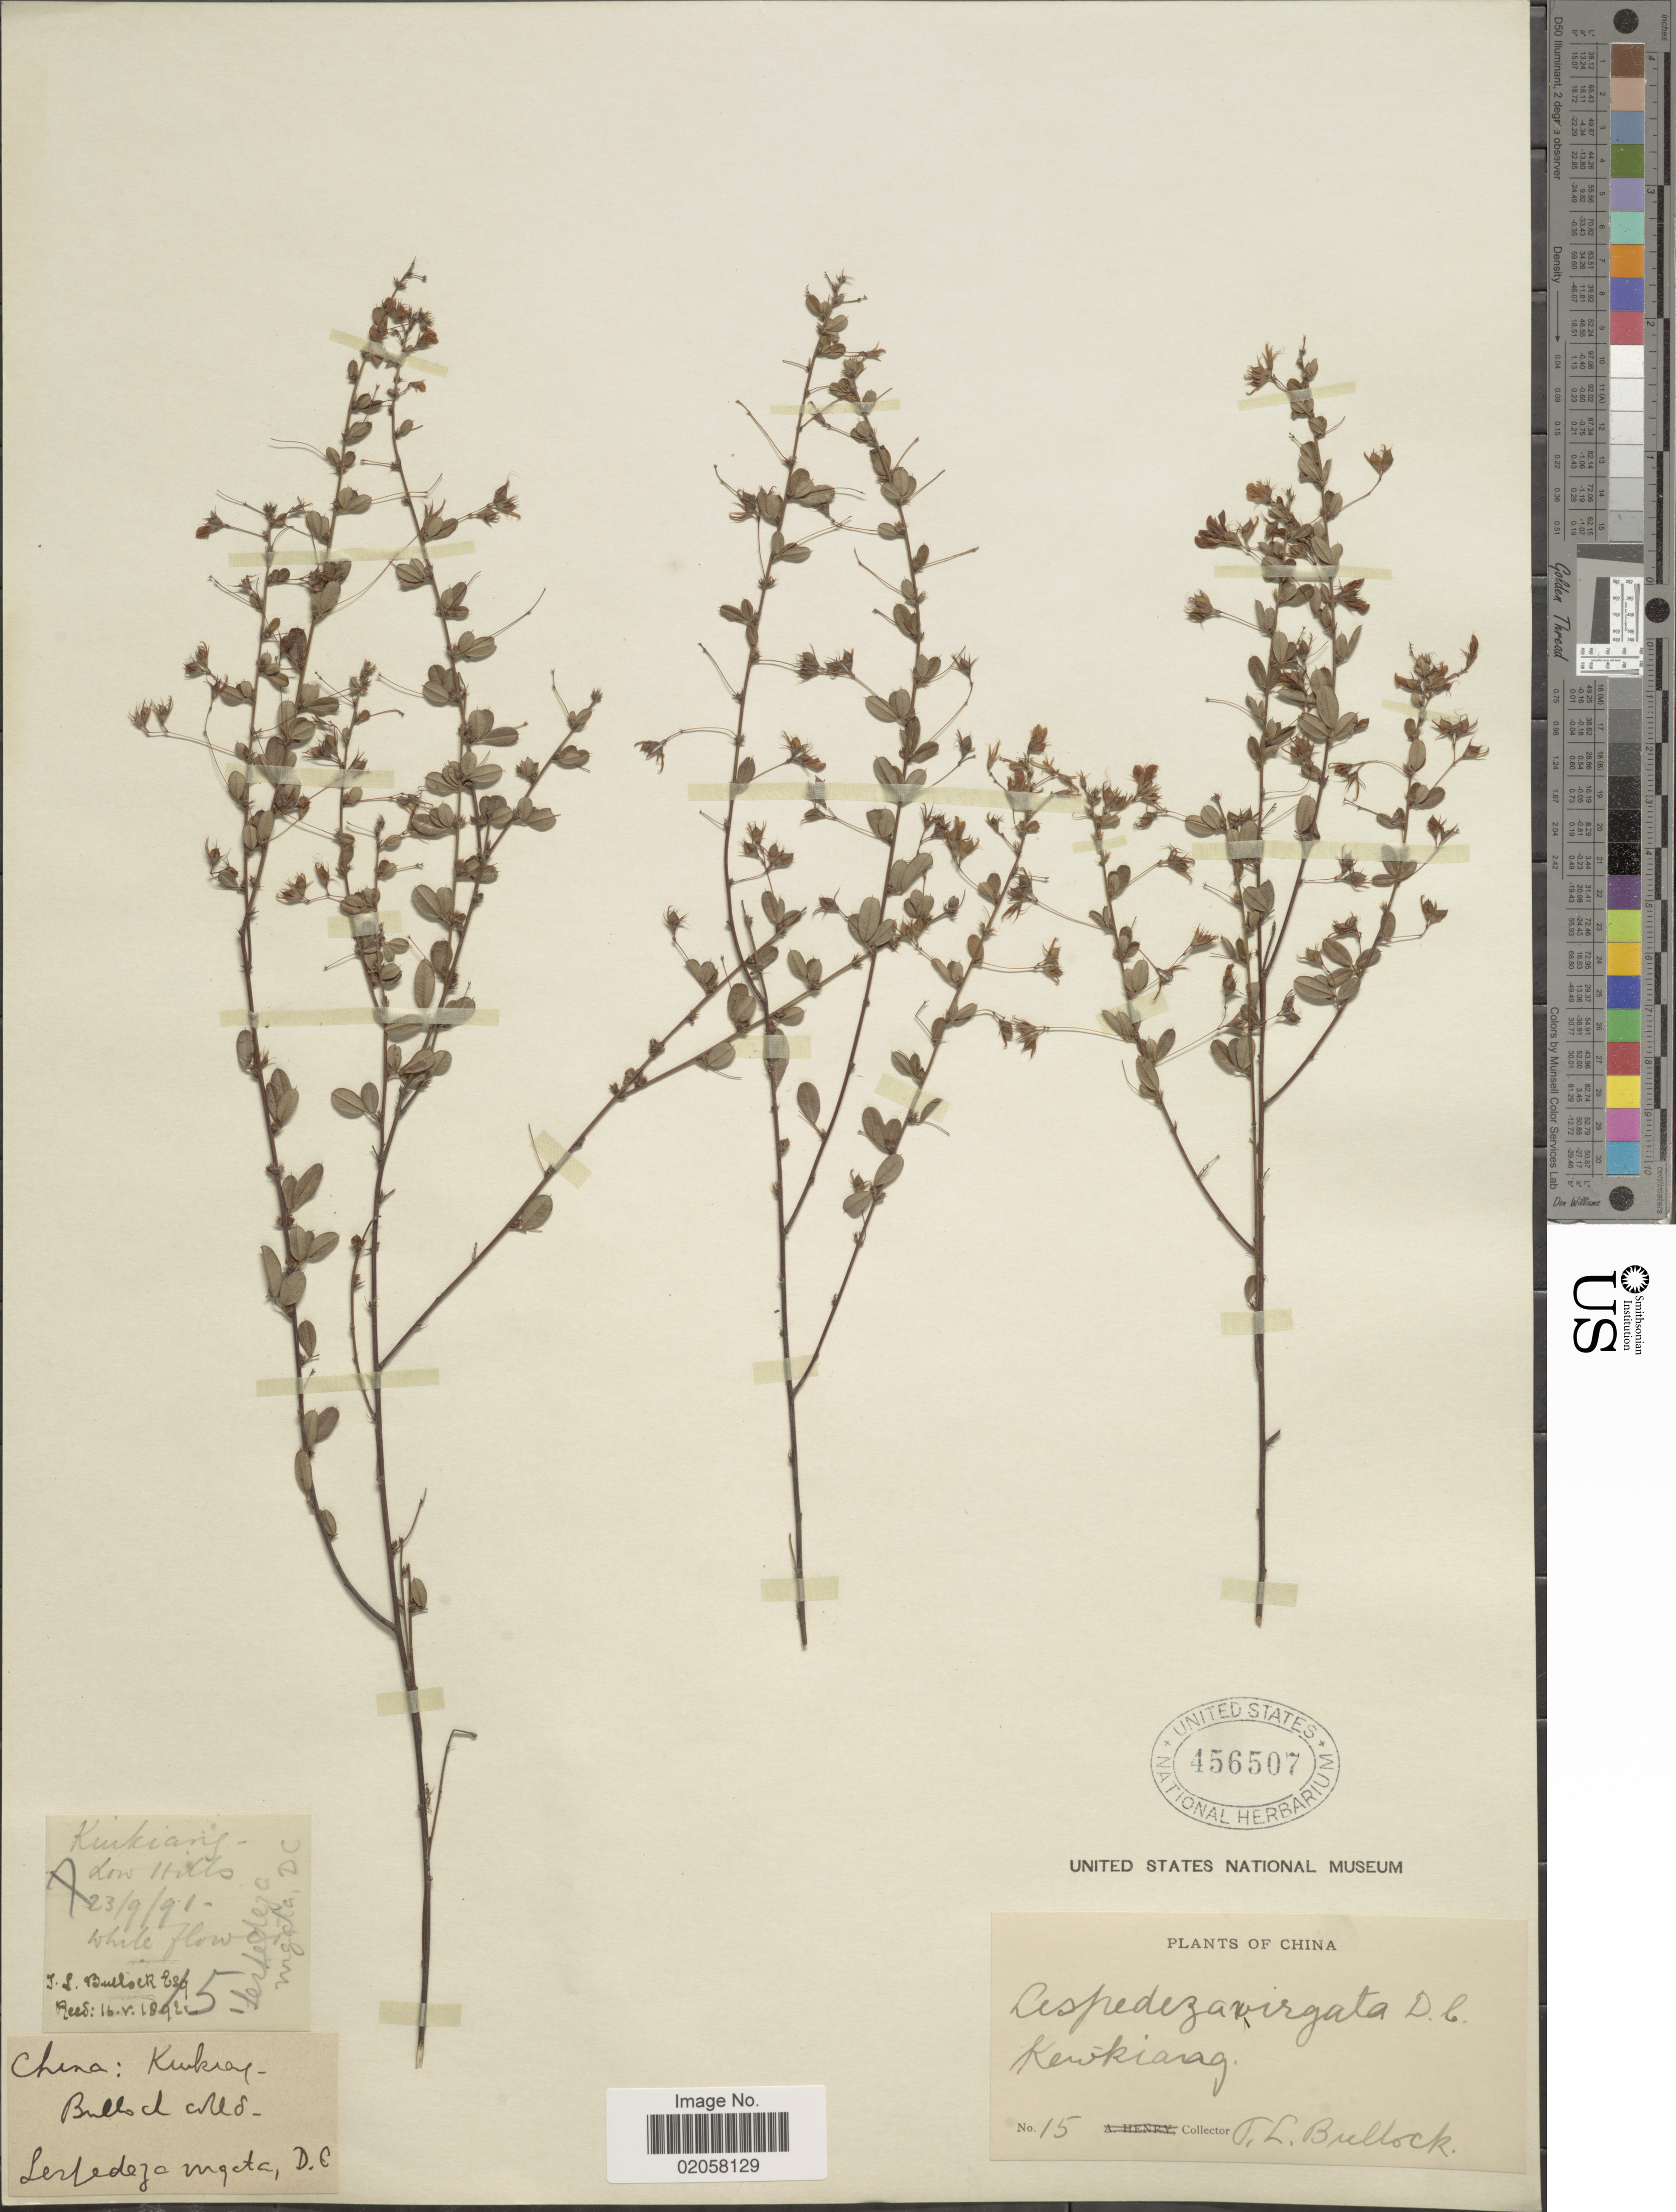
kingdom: Plantae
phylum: Tracheophyta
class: Magnoliopsida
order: Fabales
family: Fabaceae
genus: Lespedeza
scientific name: Lespedeza virgata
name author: (Thunb.) DC.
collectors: T. L. Bullock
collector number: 15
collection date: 1892-05-16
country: China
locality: Kewkianag [interpreted]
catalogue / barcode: US 456507